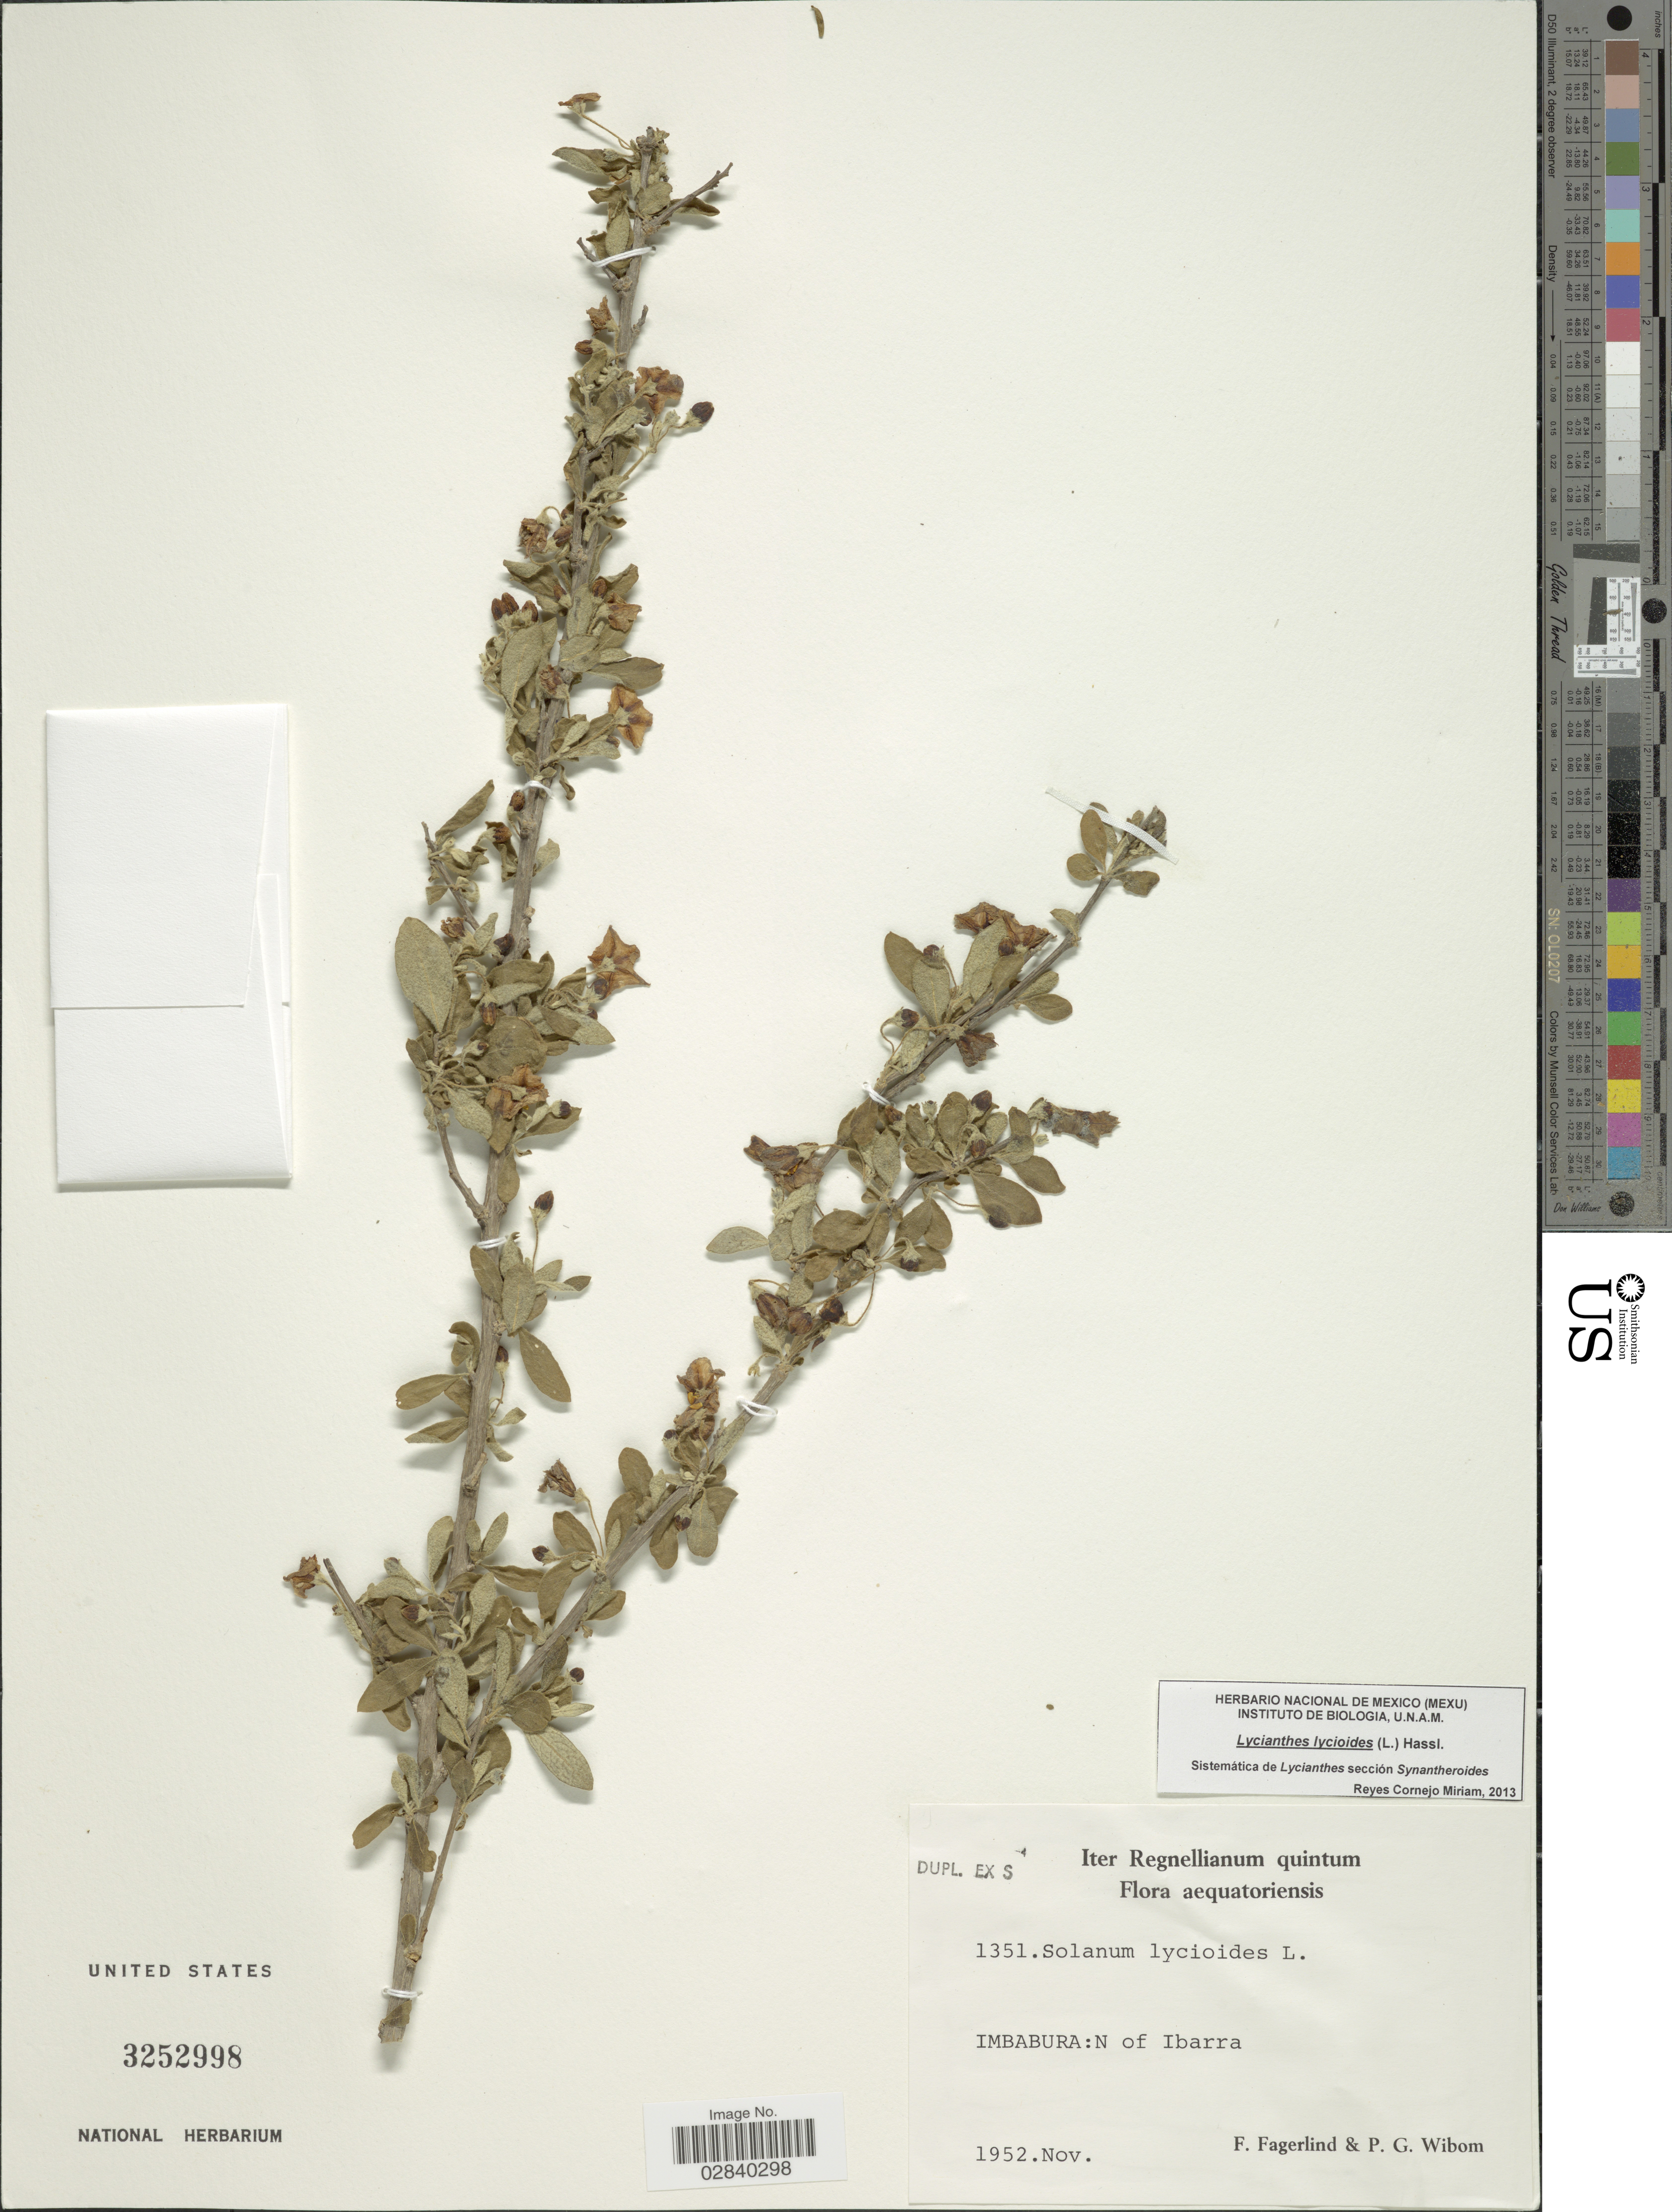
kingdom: Plantae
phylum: Tracheophyta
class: Magnoliopsida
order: Solanales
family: Solanaceae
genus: Lycianthes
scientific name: Lycianthes lycioides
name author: (L.) Hassl.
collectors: F. Fagerlind & P. Wibom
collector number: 1351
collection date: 1952-11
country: Ecuador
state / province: Imbabura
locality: N of Ibarra.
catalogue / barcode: US 3252998